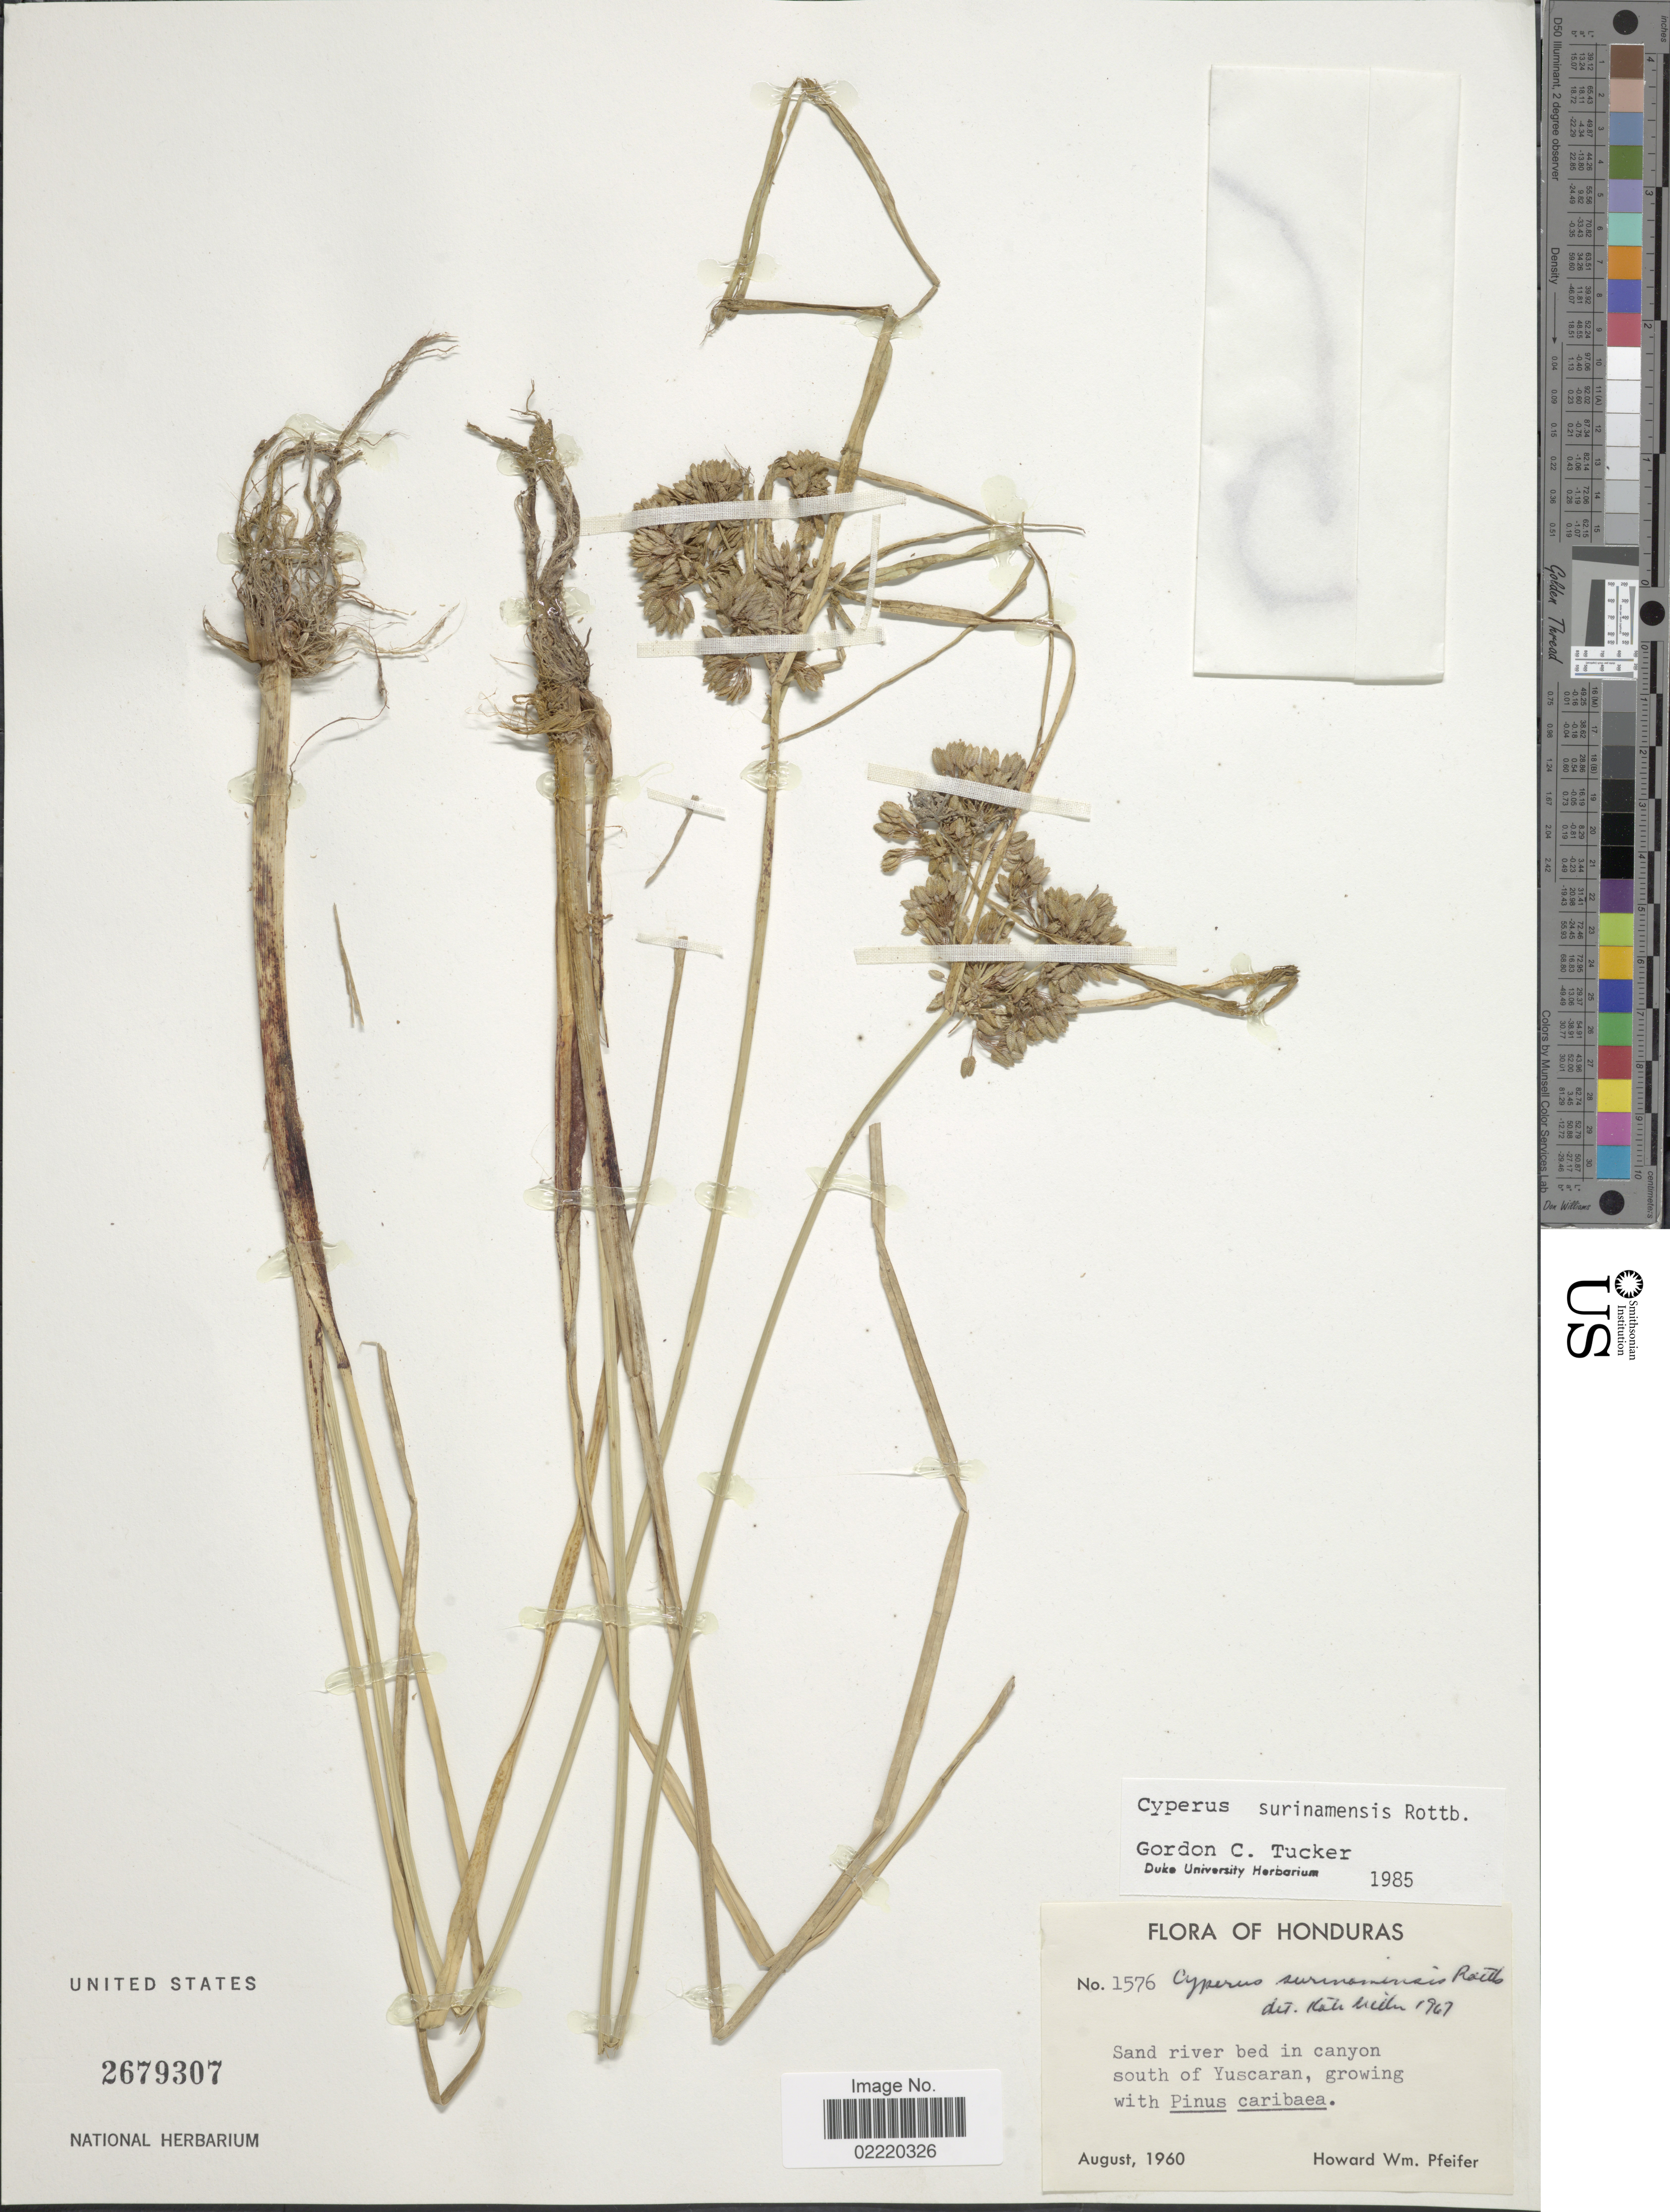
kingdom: Plantae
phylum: Tracheophyta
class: Liliopsida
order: Poales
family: Cyperaceae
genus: Cyperus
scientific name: Cyperus surinamensis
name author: Rottb.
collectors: H. W. Pfeifer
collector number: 1576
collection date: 1960-08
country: Honduras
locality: Sand river bed in canyon south of Yuscaran.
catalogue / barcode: US 2679307